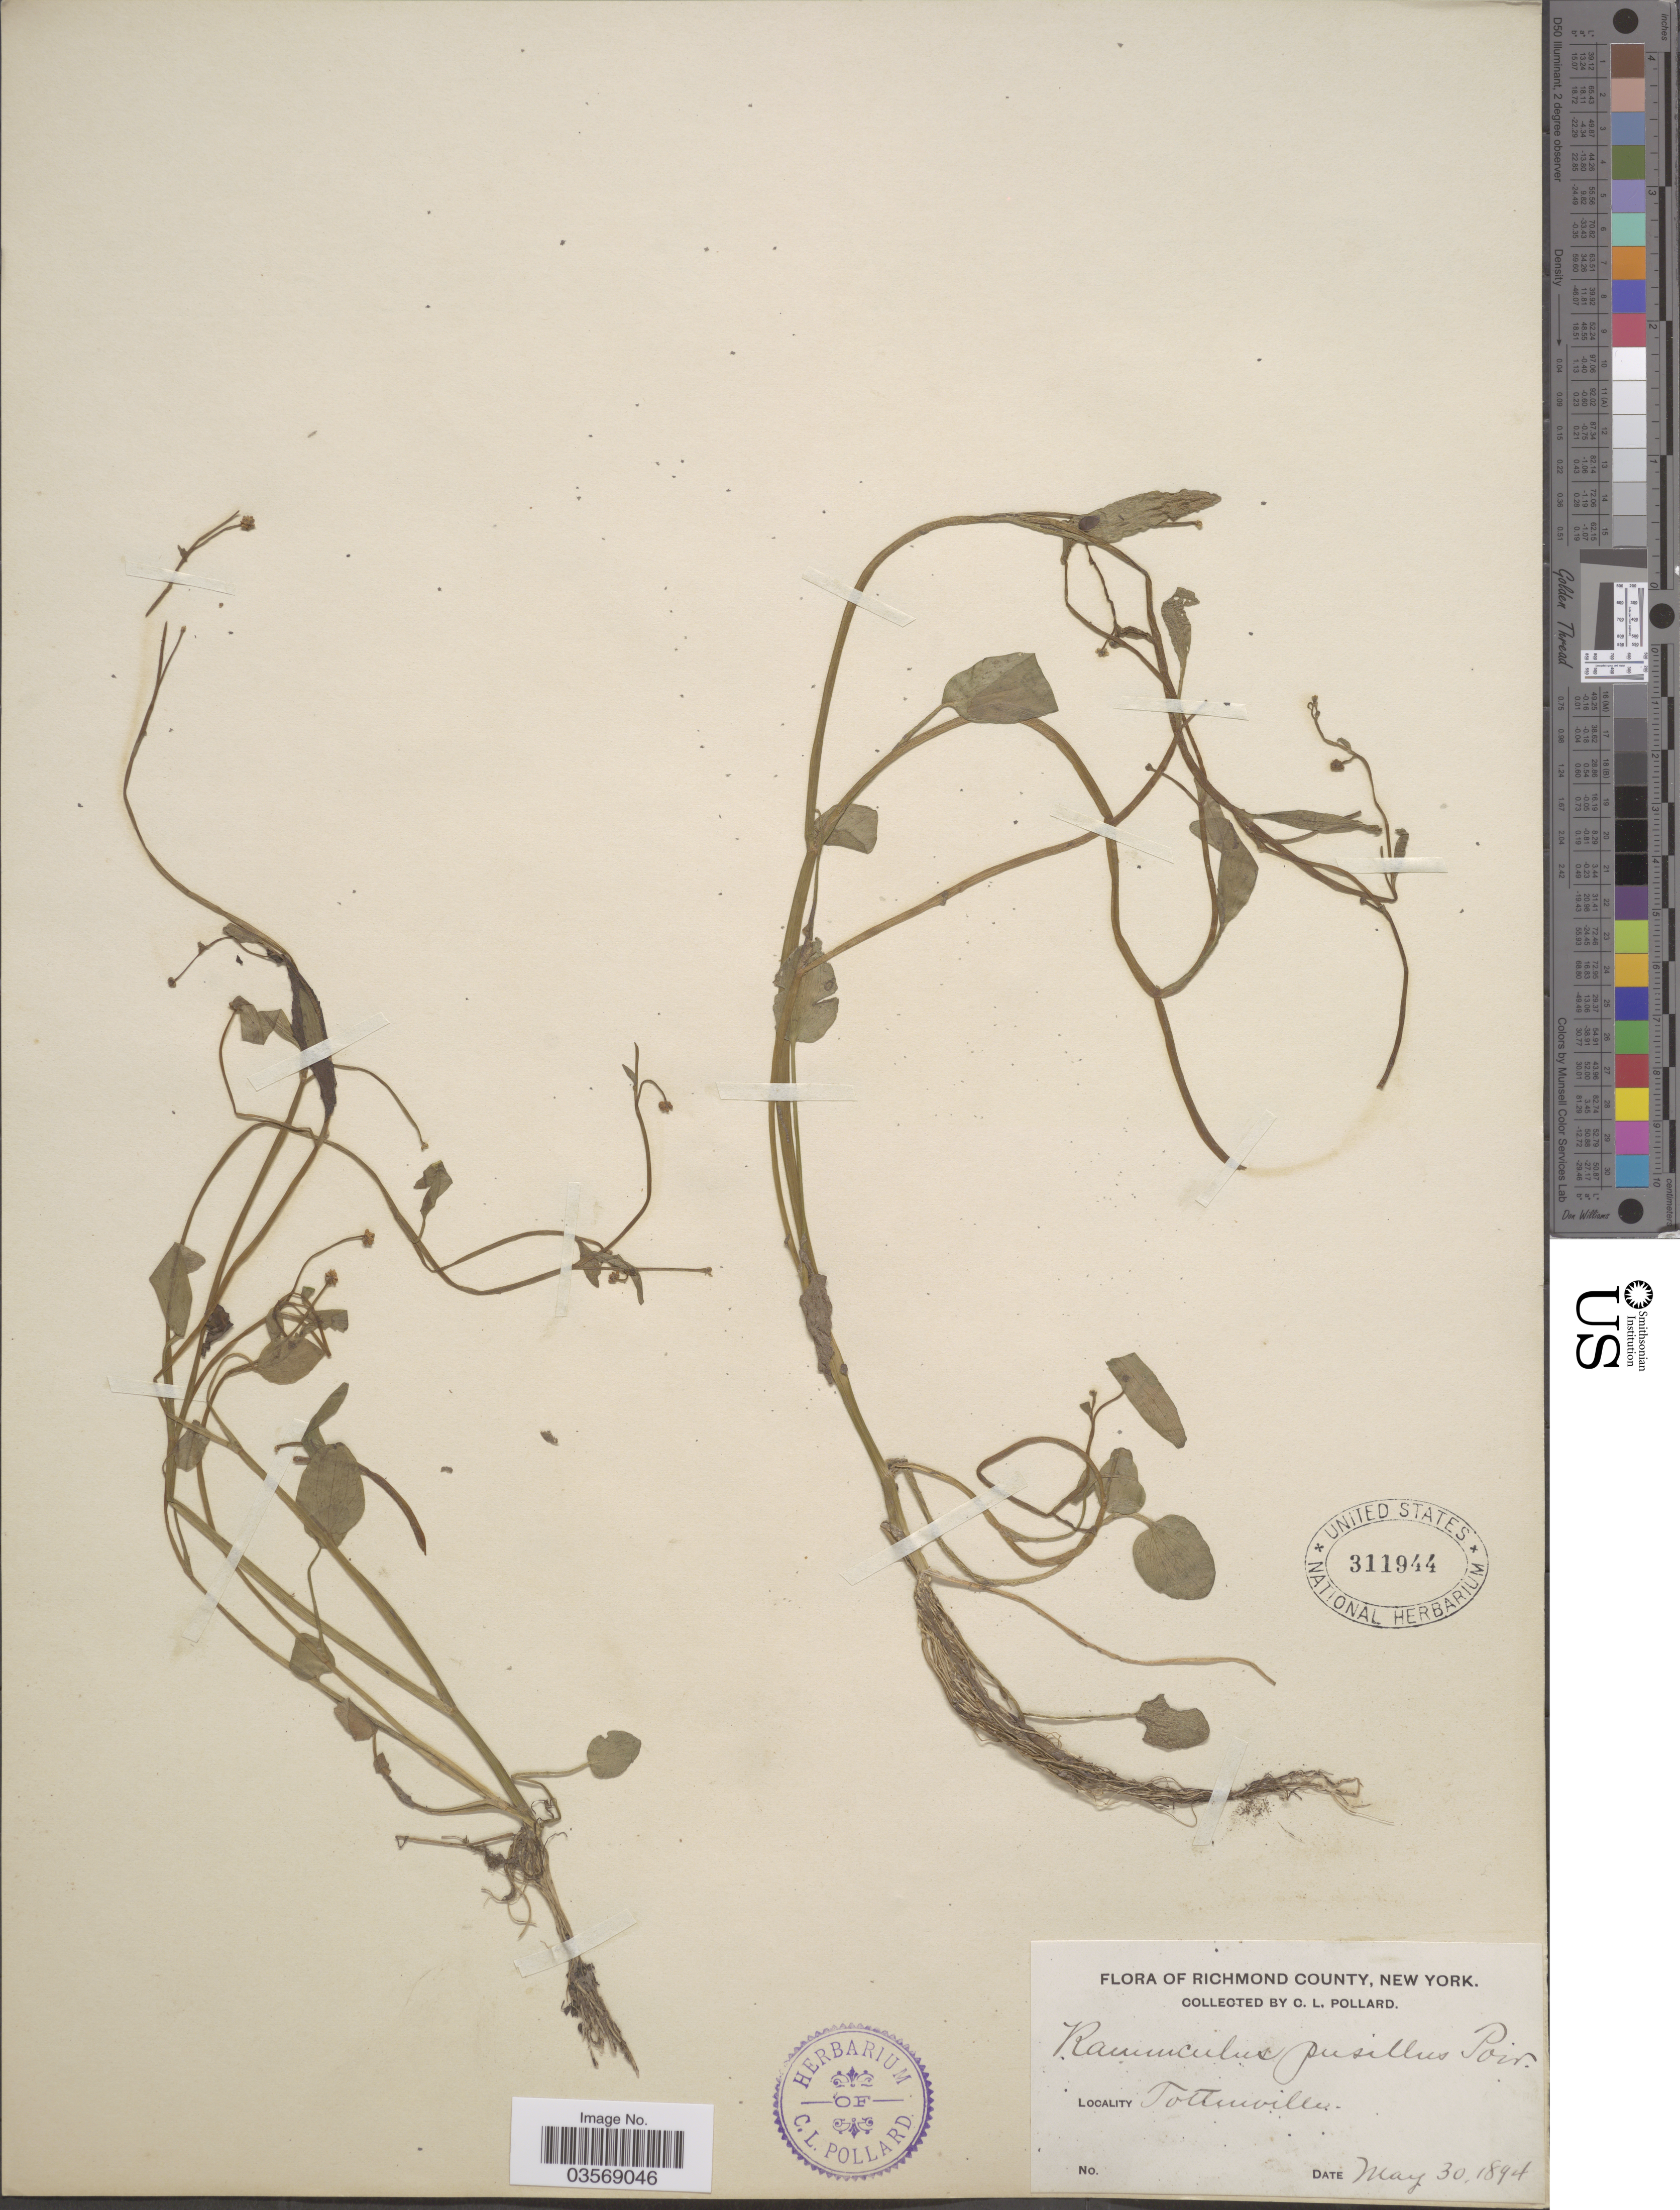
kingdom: Plantae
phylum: Tracheophyta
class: Magnoliopsida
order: Ranunculales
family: Ranunculaceae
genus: Ranunculus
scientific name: Ranunculus pusillus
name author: Poir.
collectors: C. L. Pollard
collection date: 1894-05-30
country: United States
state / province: New York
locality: Richmond County. Tottenville.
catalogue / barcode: US 311944